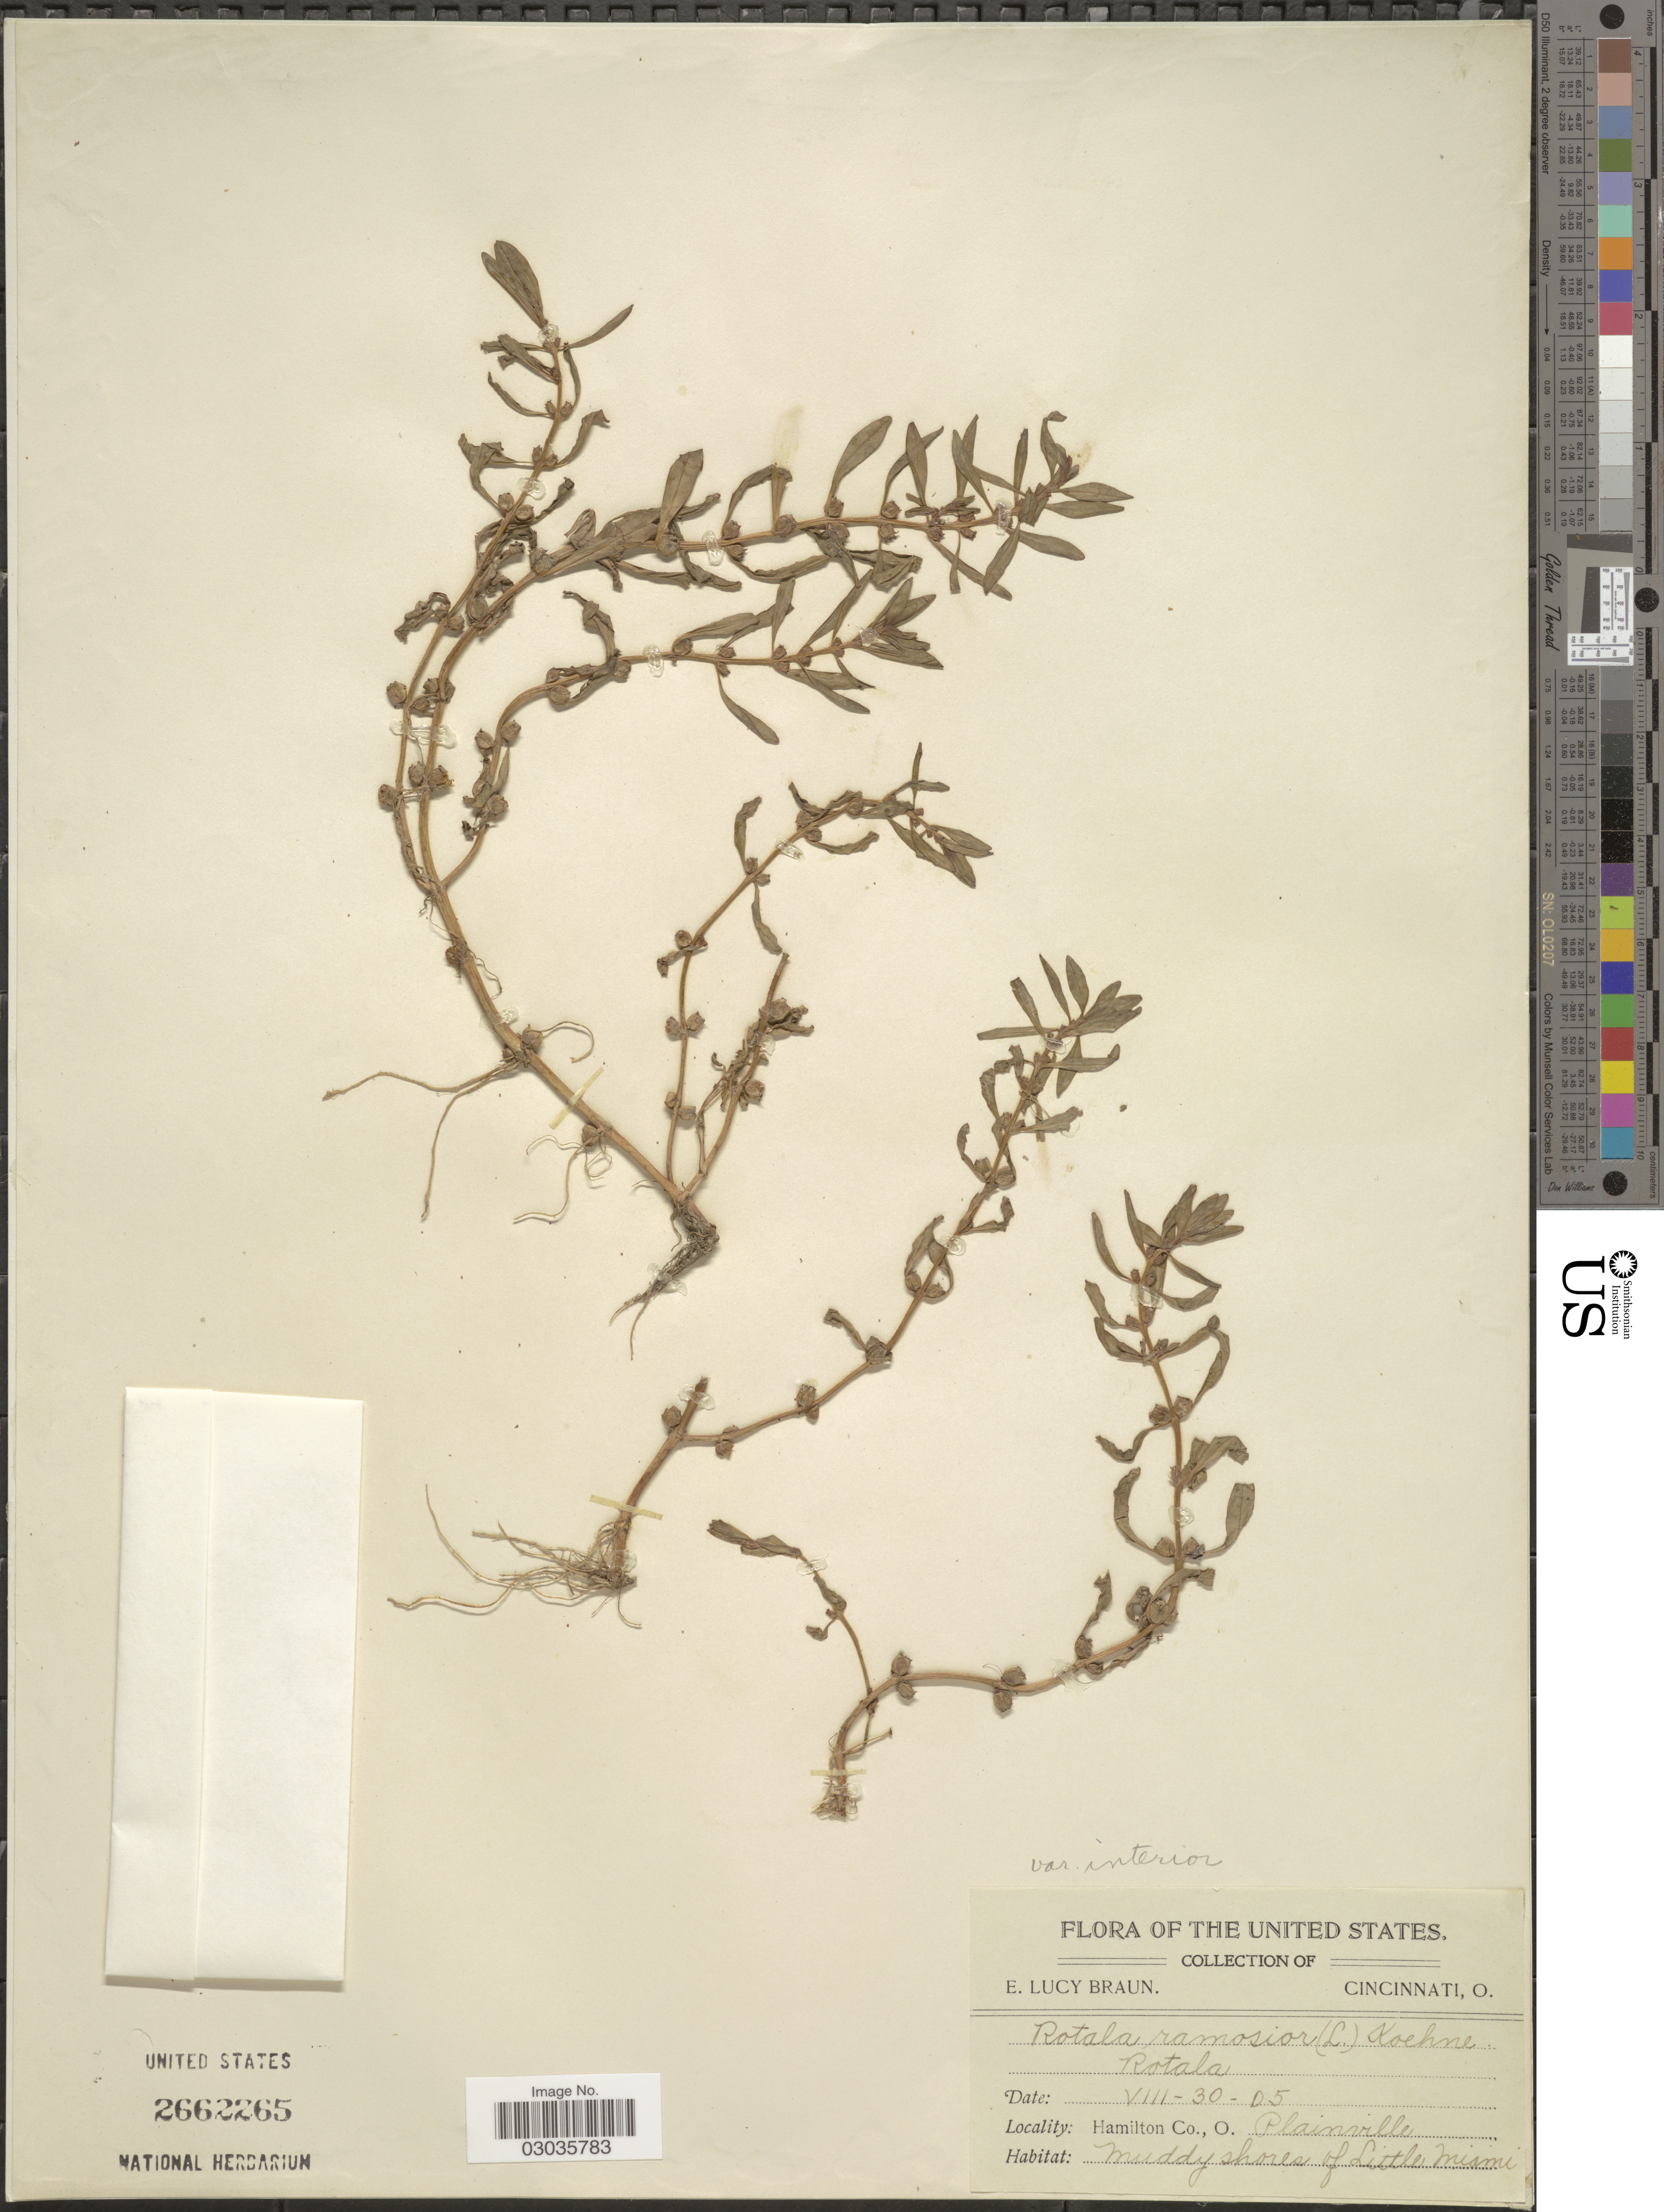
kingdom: Plantae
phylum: Tracheophyta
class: Magnoliopsida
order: Myrtales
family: Lythraceae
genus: Rotala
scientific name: Rotala ramosior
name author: (L.) Koehne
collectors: E. L. Braun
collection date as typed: Transcribed d/m/y: 30/8/5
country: United States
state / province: Ohio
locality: Hamilton Co., O. Plainville. Muddy shores of Little Mismi.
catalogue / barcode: US 2662265